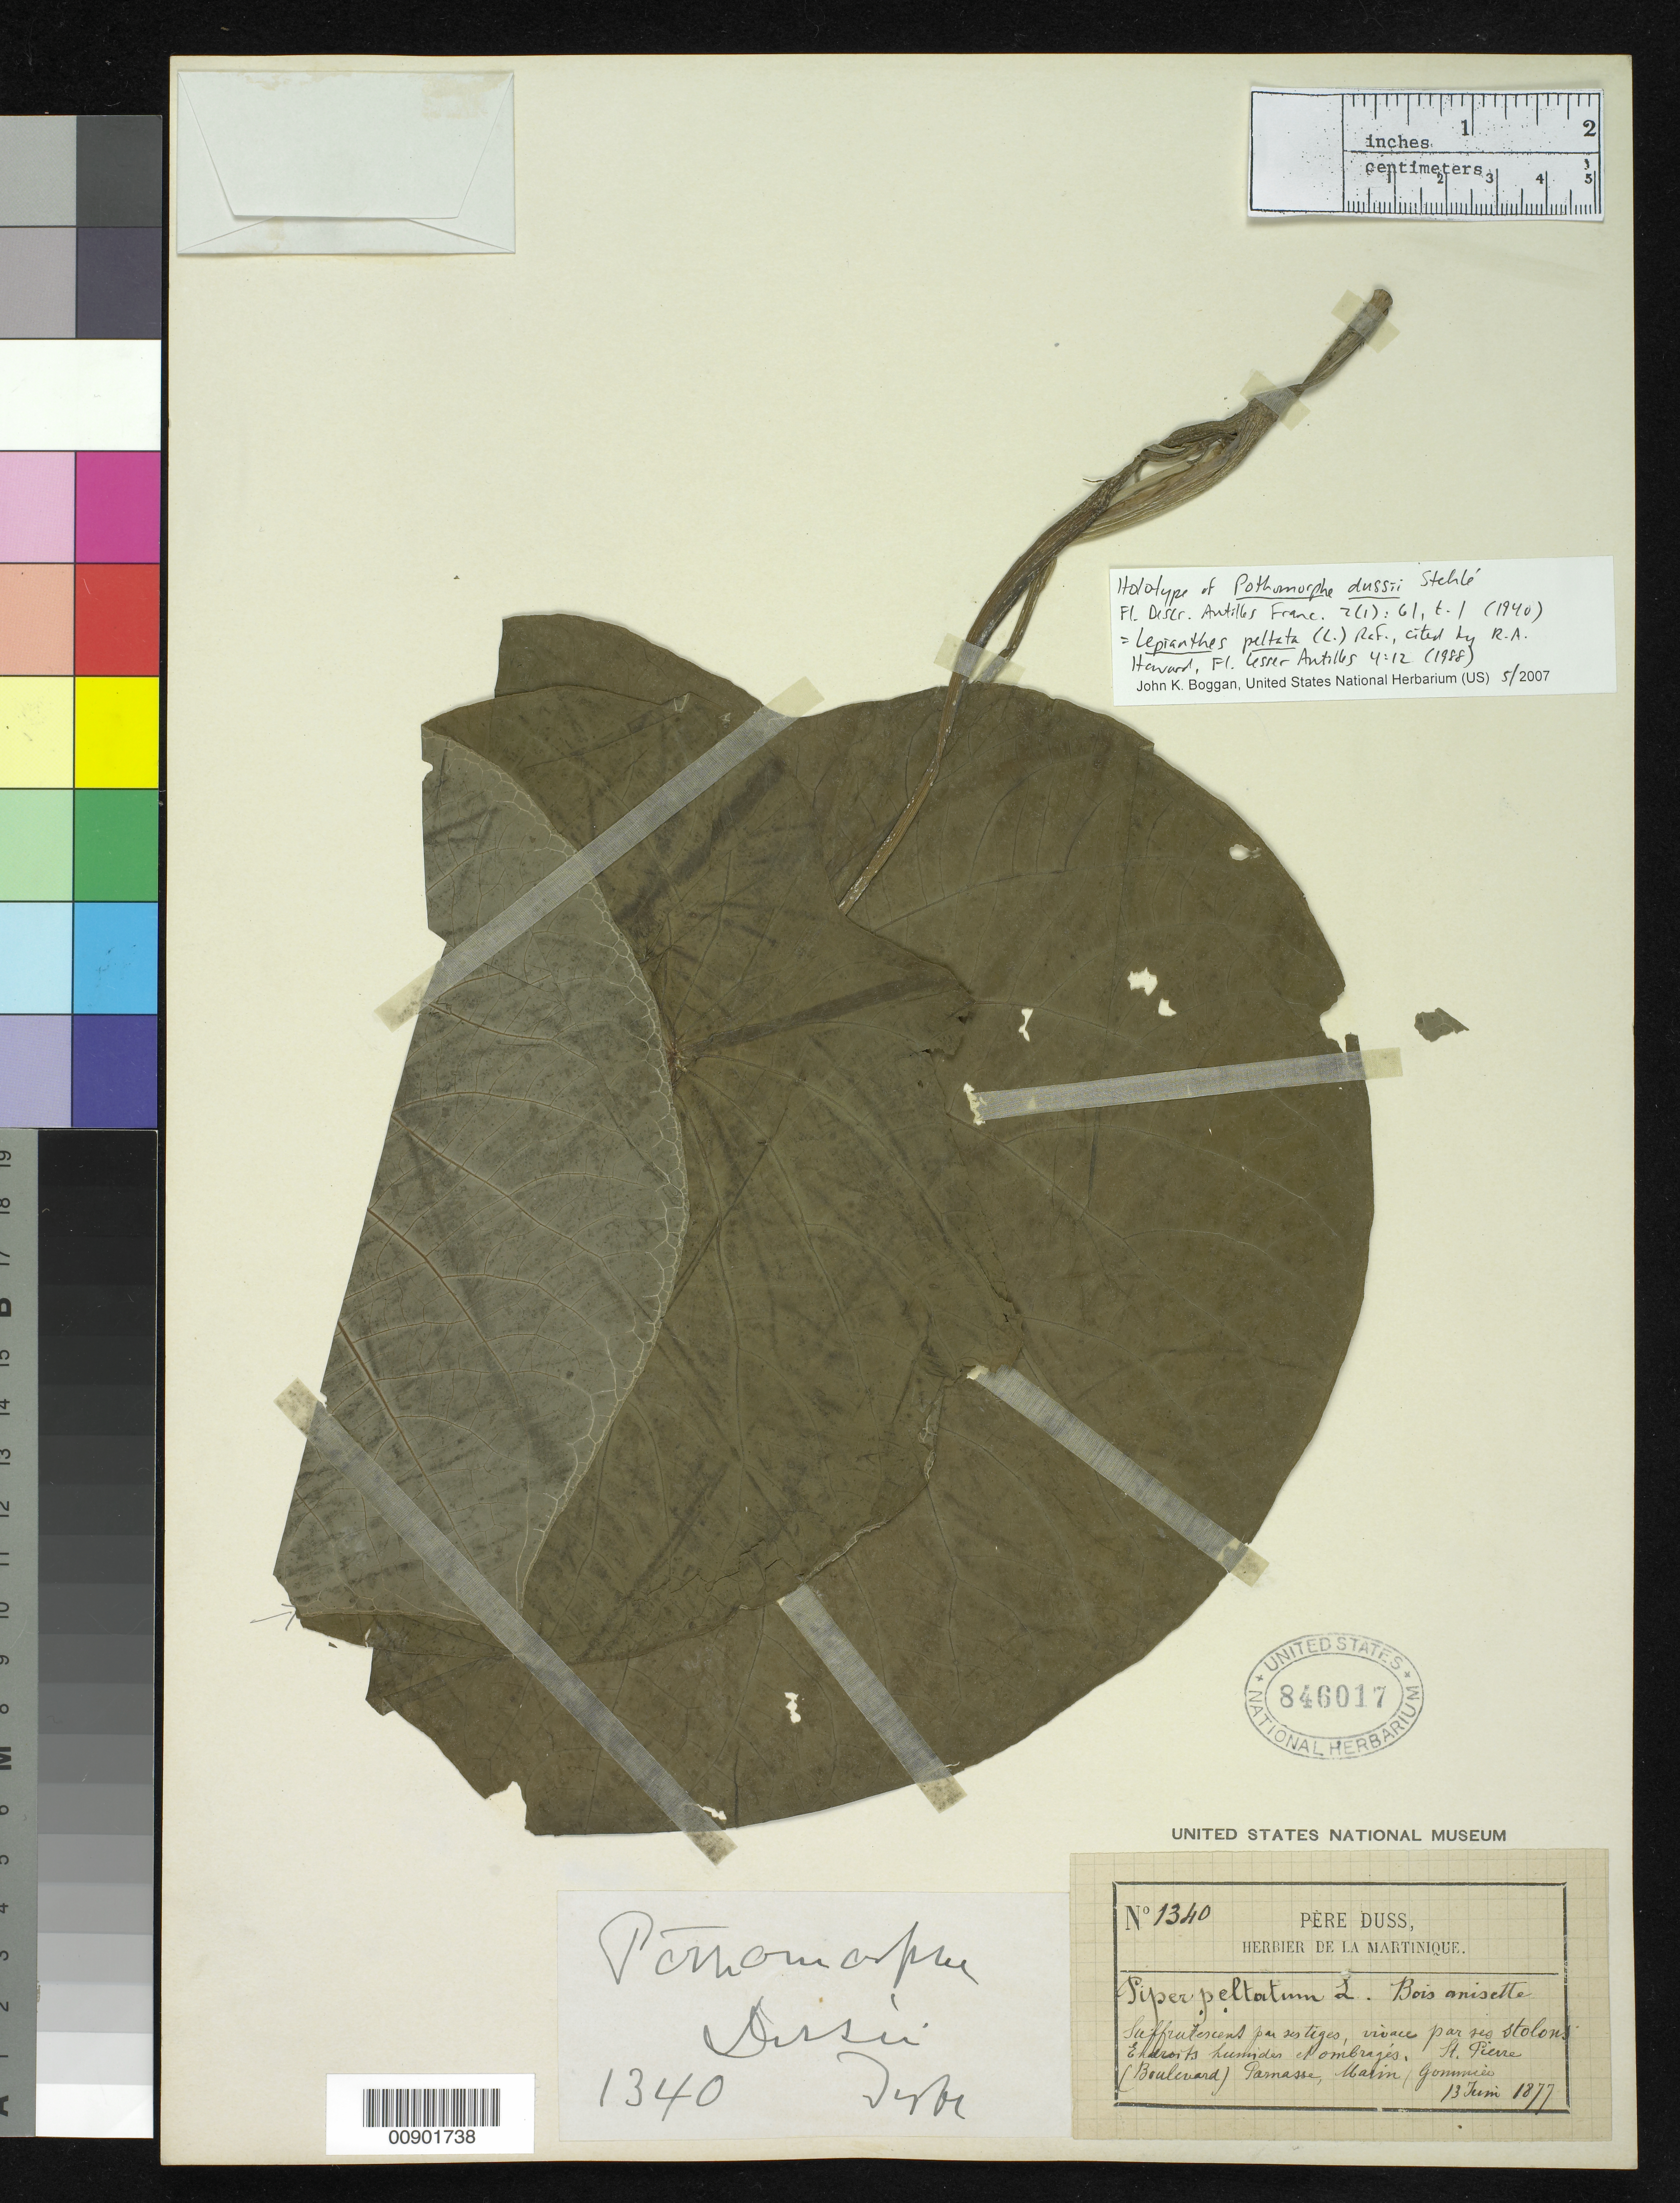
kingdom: Plantae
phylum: Tracheophyta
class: Magnoliopsida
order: Piperales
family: Piperaceae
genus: Pothomorphe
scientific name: Pothomorphe dussii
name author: Stehlé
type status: Holotype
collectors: Père Duss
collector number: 1340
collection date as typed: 13 Jun 1877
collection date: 1877-06-13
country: Martinique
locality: St. Pierre (Boulevard) Parnasse, Marin, Gommier.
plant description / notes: Current name as cited by R.A. Howard in Fl. Lesser Antilles 4: 12 (1988).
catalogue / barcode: US 846017